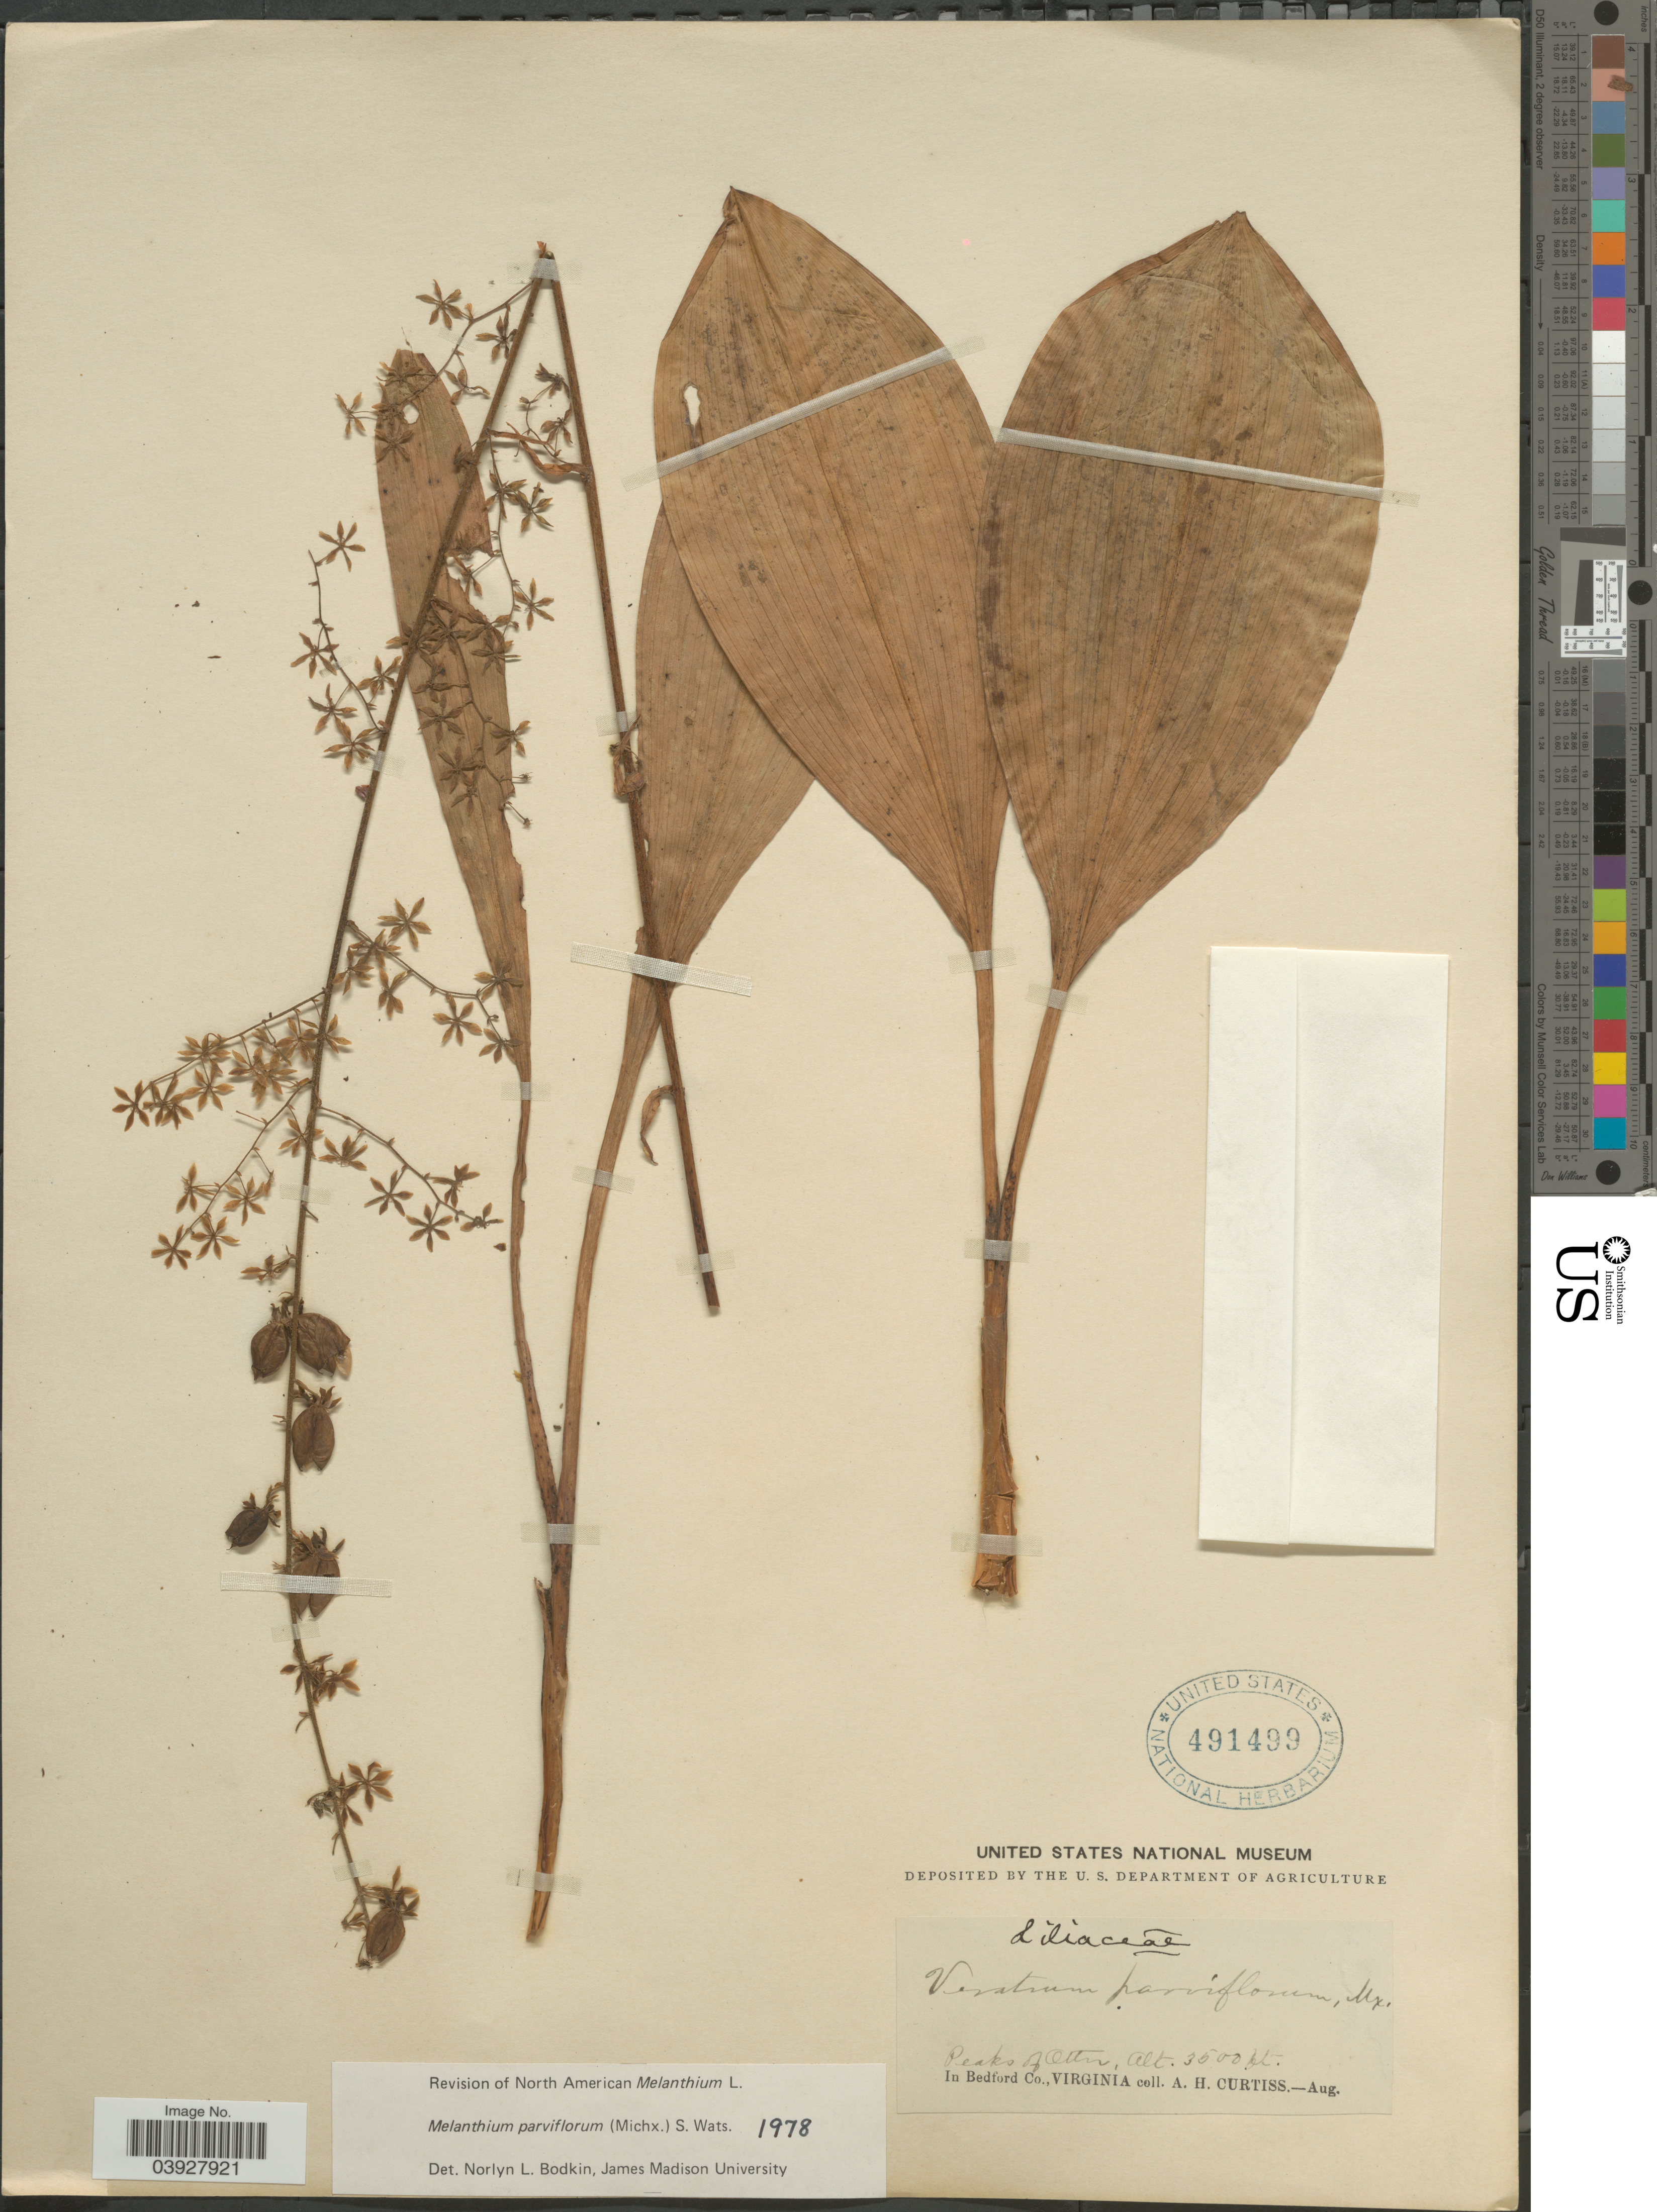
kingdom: Plantae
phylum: Tracheophyta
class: Liliopsida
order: Liliales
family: Melanthiaceae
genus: Melanthium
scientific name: Melanthium parviflorum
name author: (Michx.) S. Watson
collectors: A. H. Curtiss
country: United States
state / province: Virginia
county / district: Bedford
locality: Peaks of Otter. In Bedford Co.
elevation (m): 1067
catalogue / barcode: US 491499